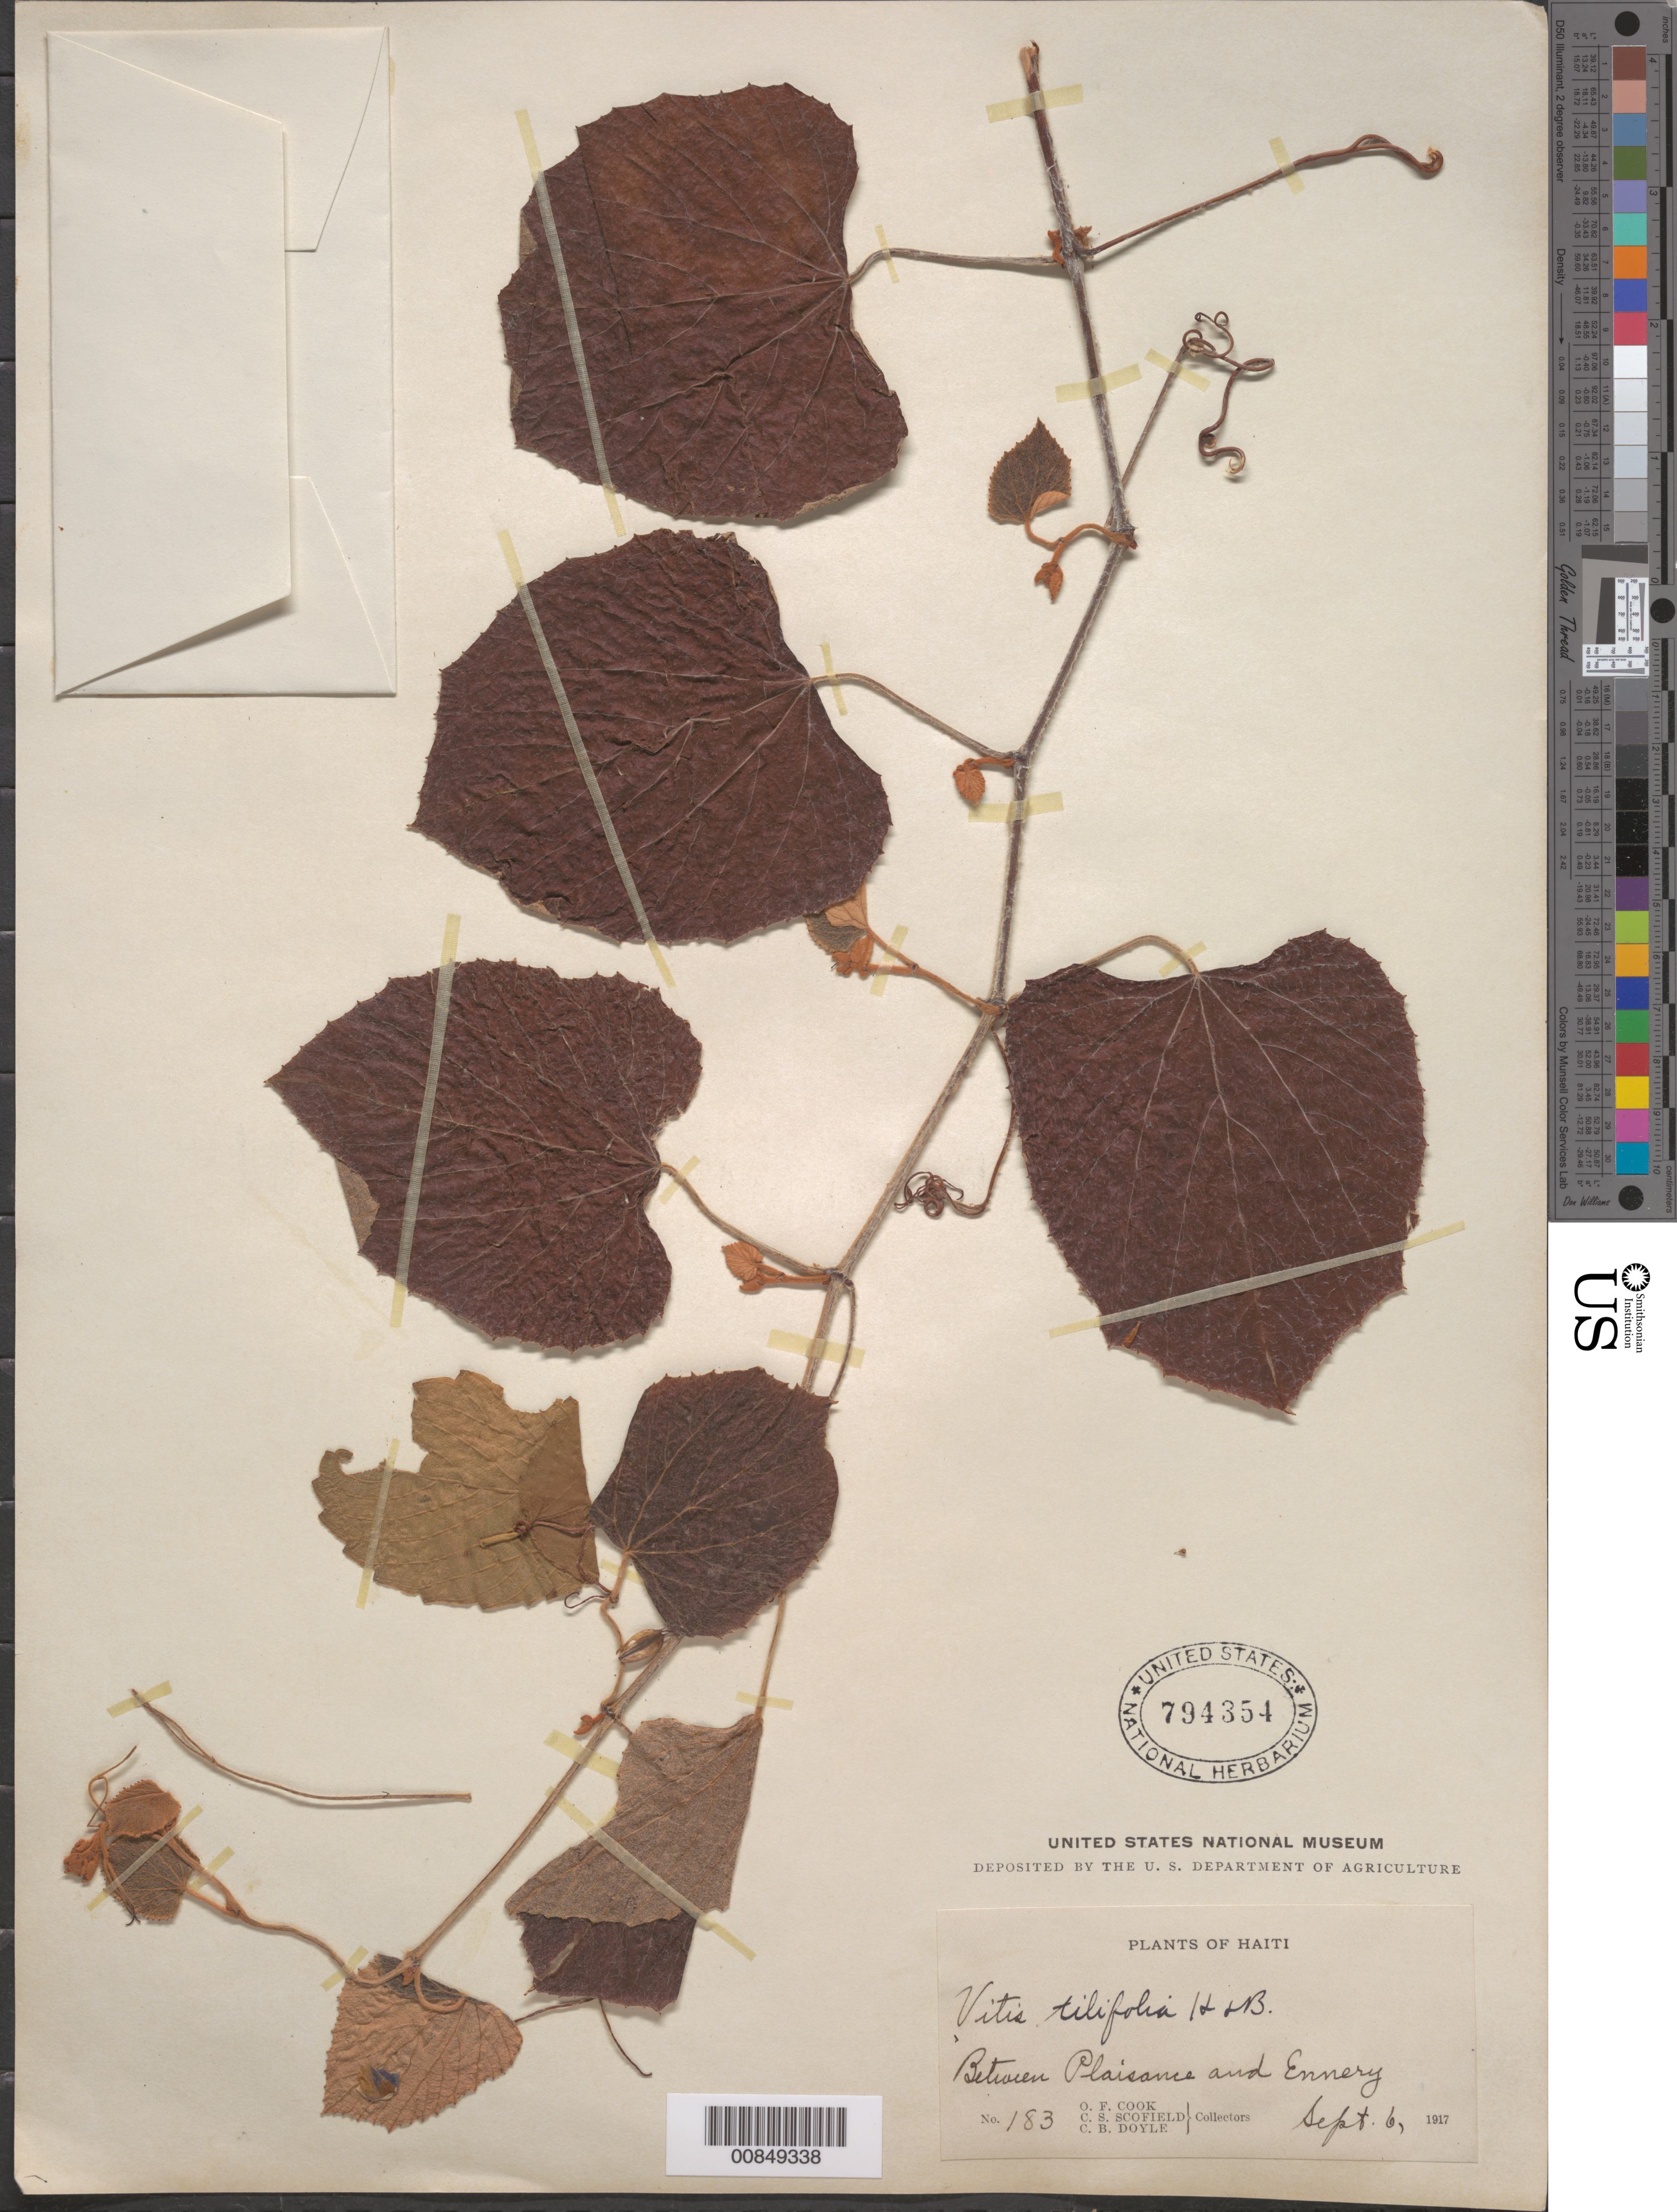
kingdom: Plantae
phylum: Tracheophyta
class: Magnoliopsida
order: Vitales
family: Vitaceae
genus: Vitis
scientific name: Vitis tiliifolia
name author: Humb. & Bonpl. ex Schult.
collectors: O. F. Cook, C. Scofield & C. Doyle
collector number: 183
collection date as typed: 06 Sep 1917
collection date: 1917-09-06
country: Haiti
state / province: Artibonite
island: Hispaniola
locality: Between Plaisance and Ennery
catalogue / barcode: US 794354